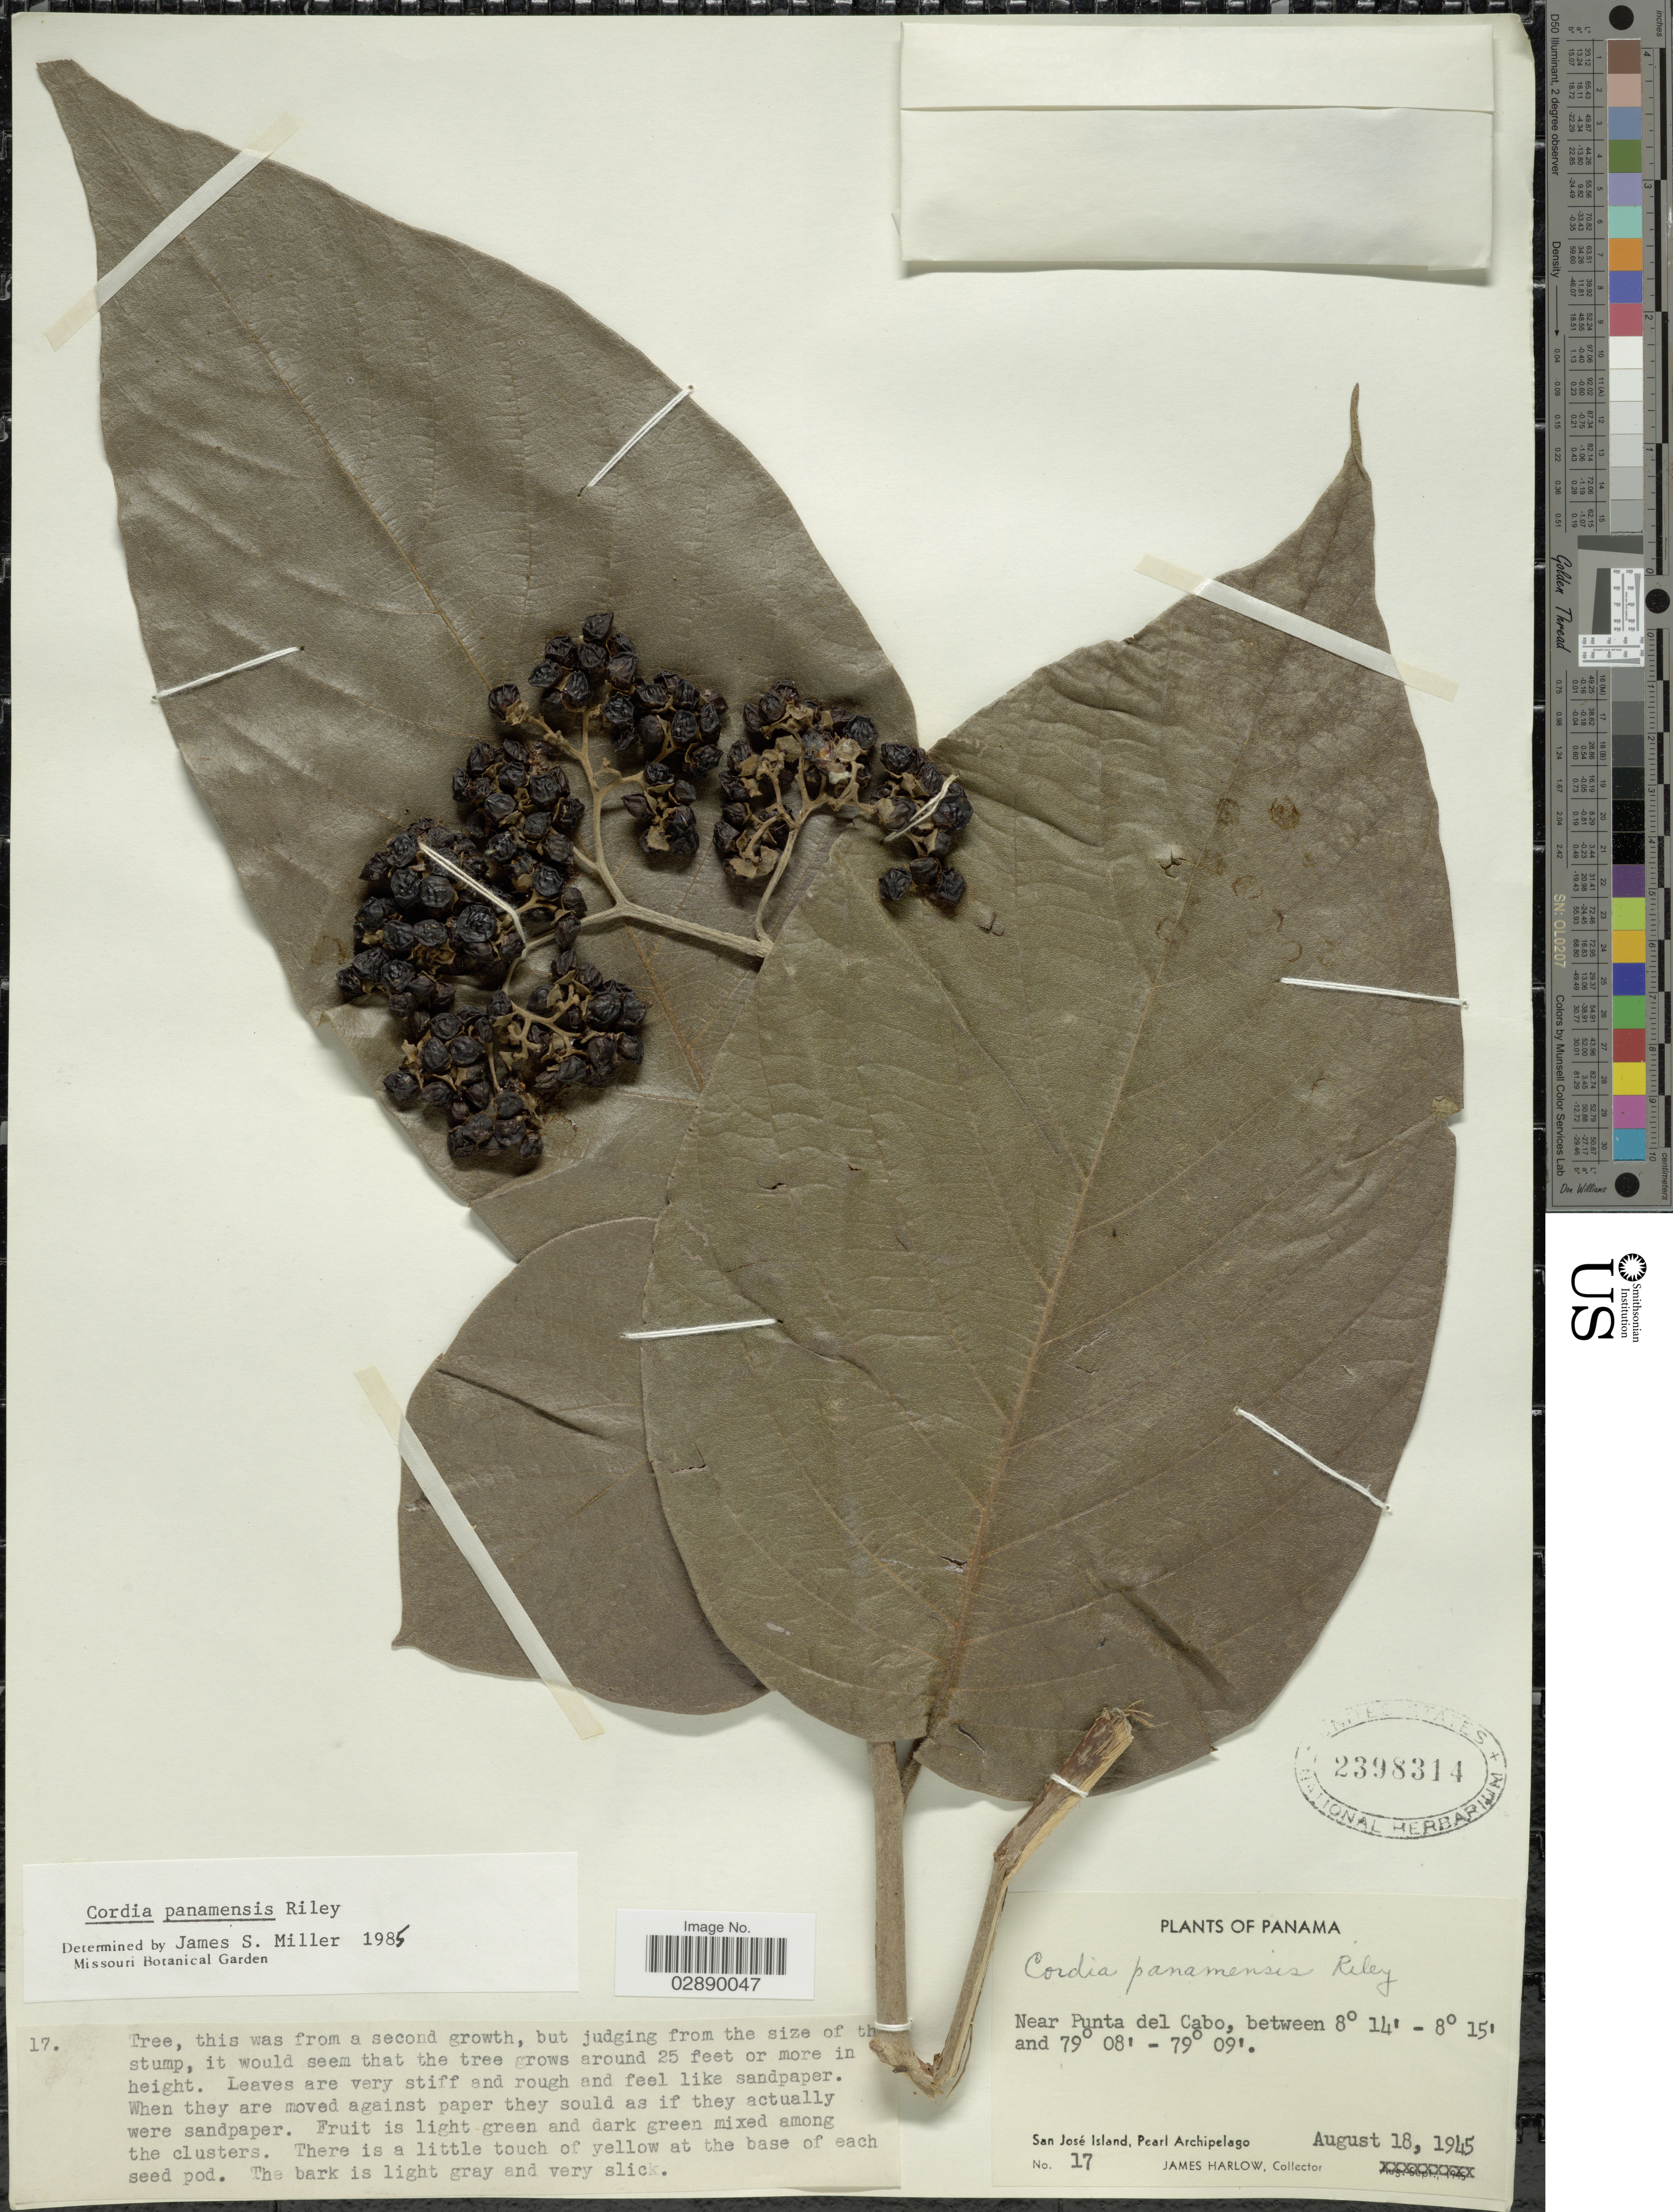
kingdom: Plantae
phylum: Tracheophyta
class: Magnoliopsida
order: Boraginales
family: Cordiaceae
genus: Cordia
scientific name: Cordia panamensis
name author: L. Riley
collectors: J. Harlow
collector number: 17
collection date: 1945-08-18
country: Panama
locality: Near Punta del Cabo. San José Island, Pearl Archipelago.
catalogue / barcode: US 2398314